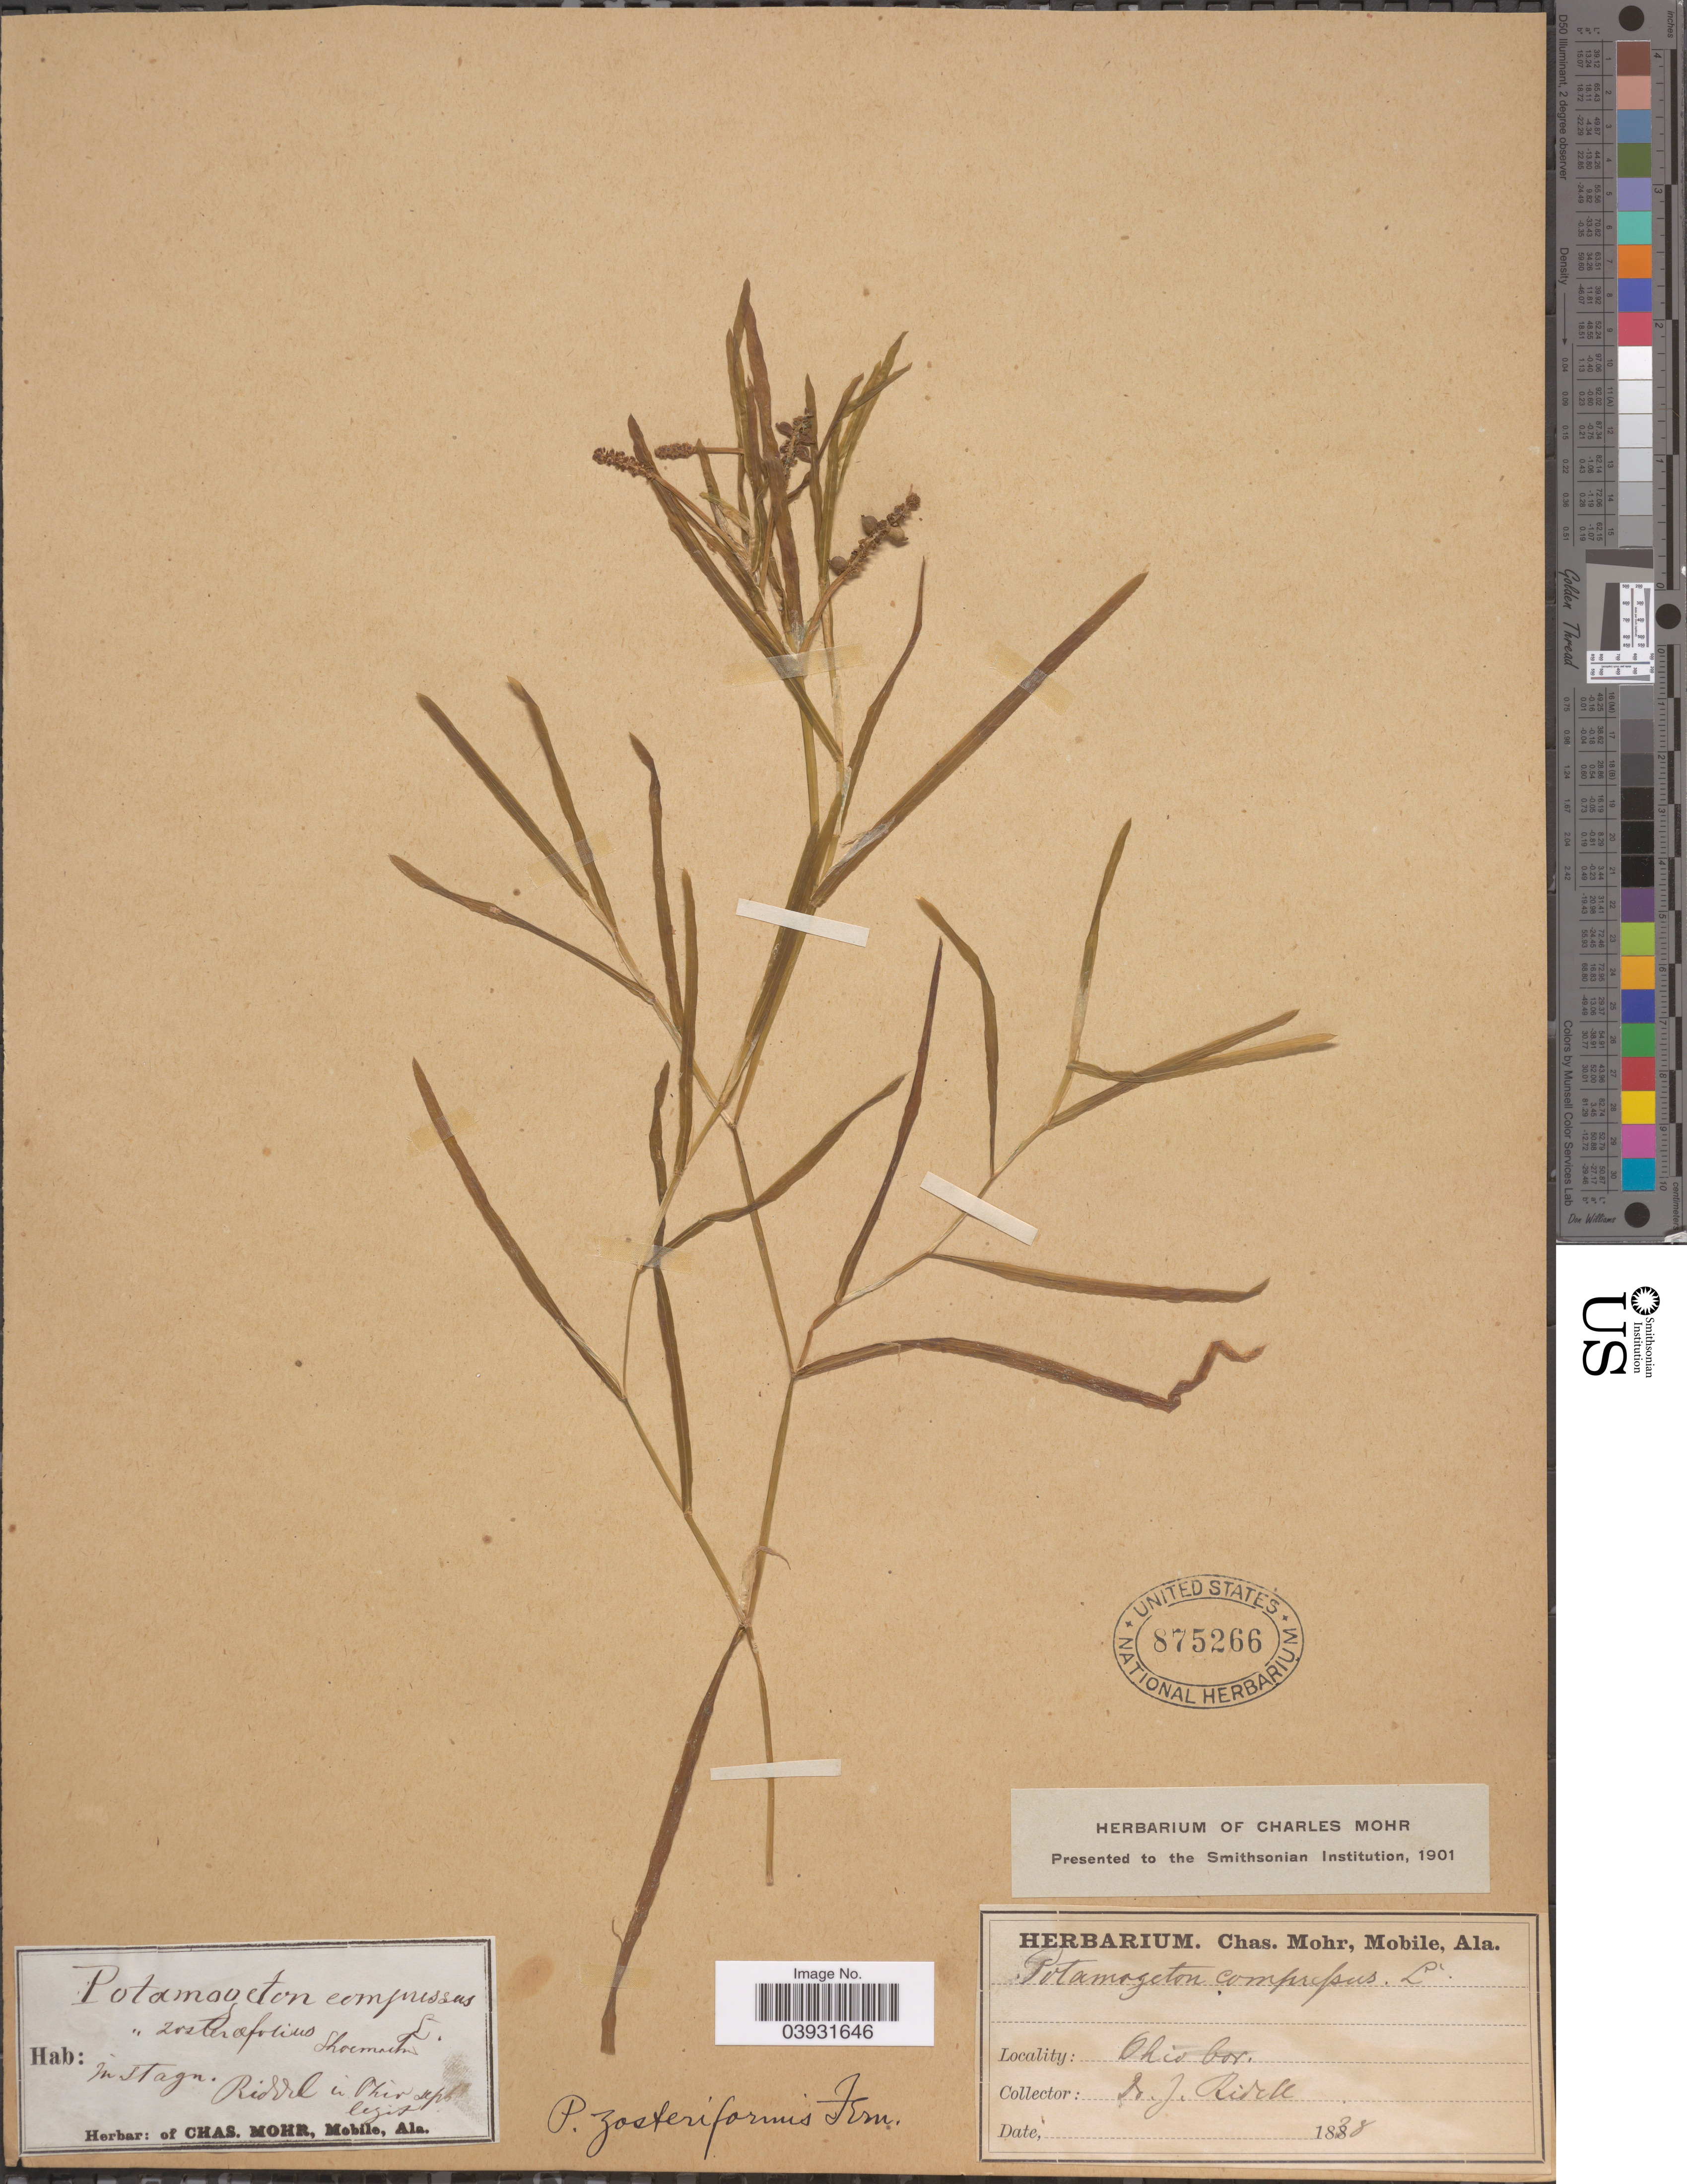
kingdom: Plantae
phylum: Tracheophyta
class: Liliopsida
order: Alismatales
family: Potamogetonaceae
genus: Potamogeton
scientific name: Potamogeton zosterifolius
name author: Schumach.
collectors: J. Kirk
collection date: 1838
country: United States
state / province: Ohio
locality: In stagn. Riddel in Ohio aps. [interpreted]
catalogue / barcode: US 875266